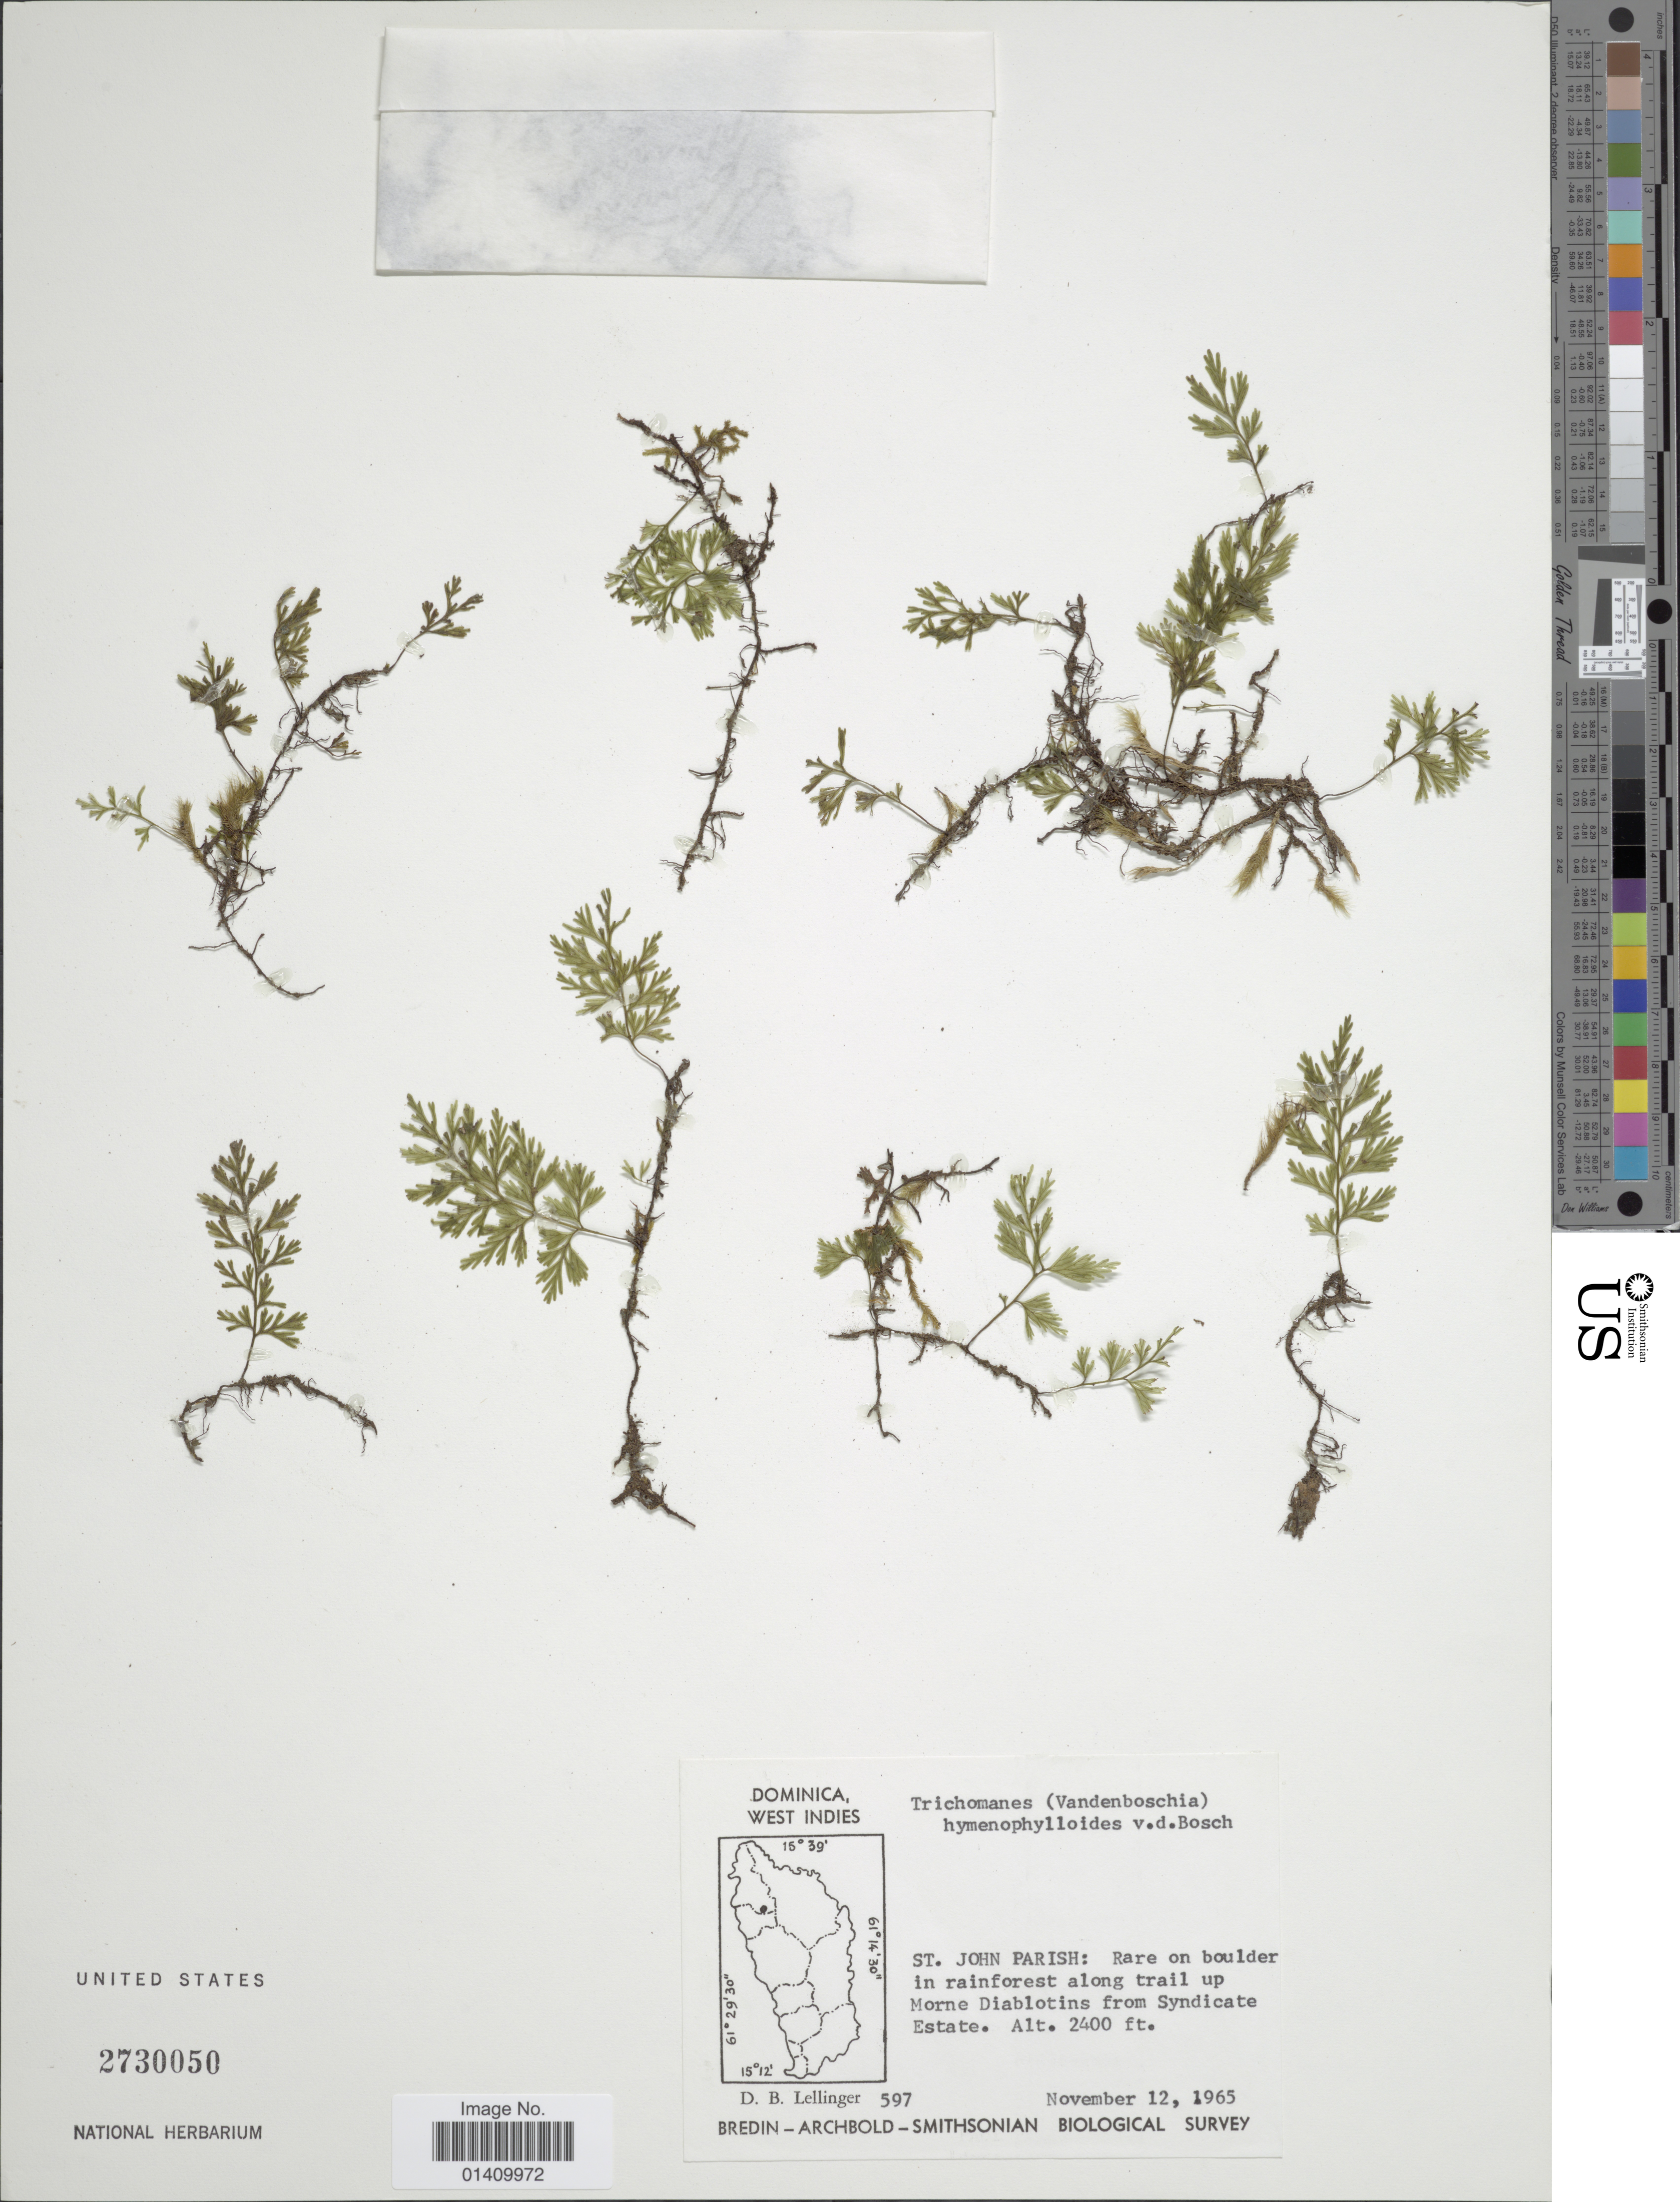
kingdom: Plantae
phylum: Tracheophyta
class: Polypodiopsida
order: Hymenophyllales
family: Hymenophyllaceae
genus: Polyphlebium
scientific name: Polyphlebium hymenophylloides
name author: (Bosch) Ebihara & Dubuisson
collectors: D. B. Lellinger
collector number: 597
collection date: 1965-11-12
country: Dominica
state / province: St. John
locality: West Indies St. John Parish: along trail up Morne Diablotins from Syndicate Estate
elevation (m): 732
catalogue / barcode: US 2730050